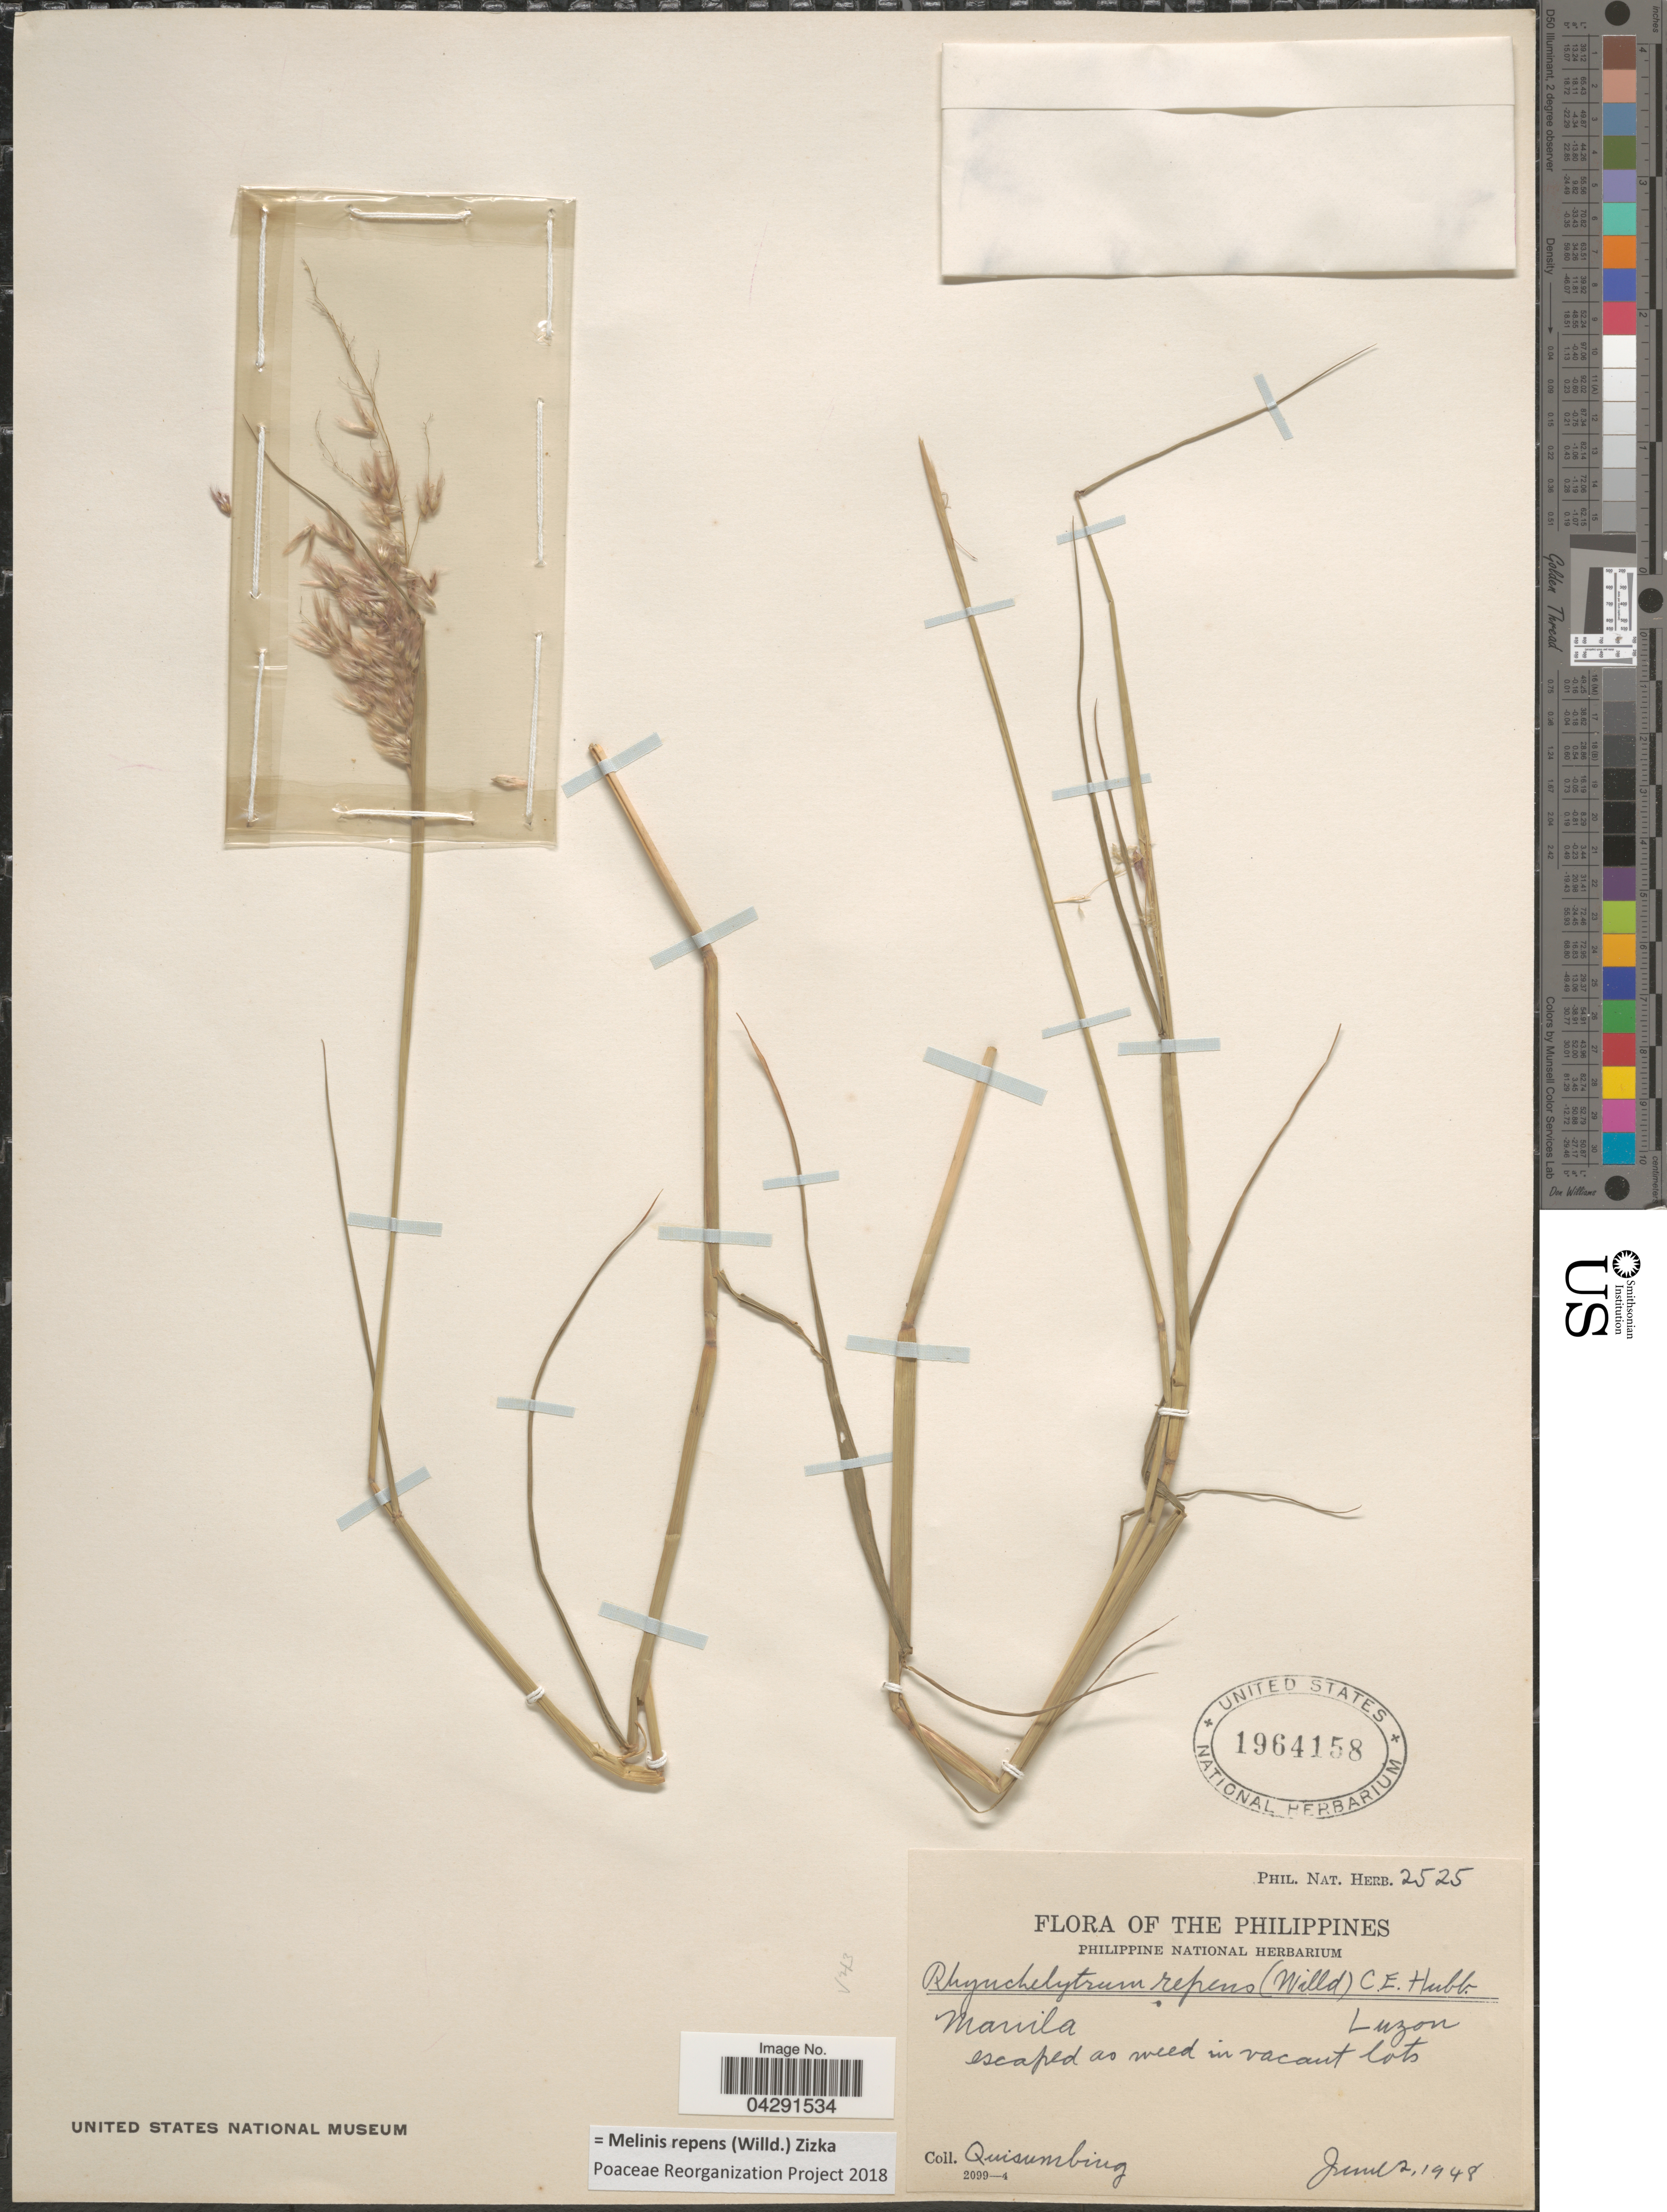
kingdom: Plantae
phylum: Tracheophyta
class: Liliopsida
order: Poales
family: Poaceae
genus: Melinis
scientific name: Melinis repens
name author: (Willd.) Zizka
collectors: Quisumbing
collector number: Phil. Nat. Herb. 2525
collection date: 1948-06-02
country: Philippines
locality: Manila Luzon. Escaped as weed in vacant lots.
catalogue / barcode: US 1964158